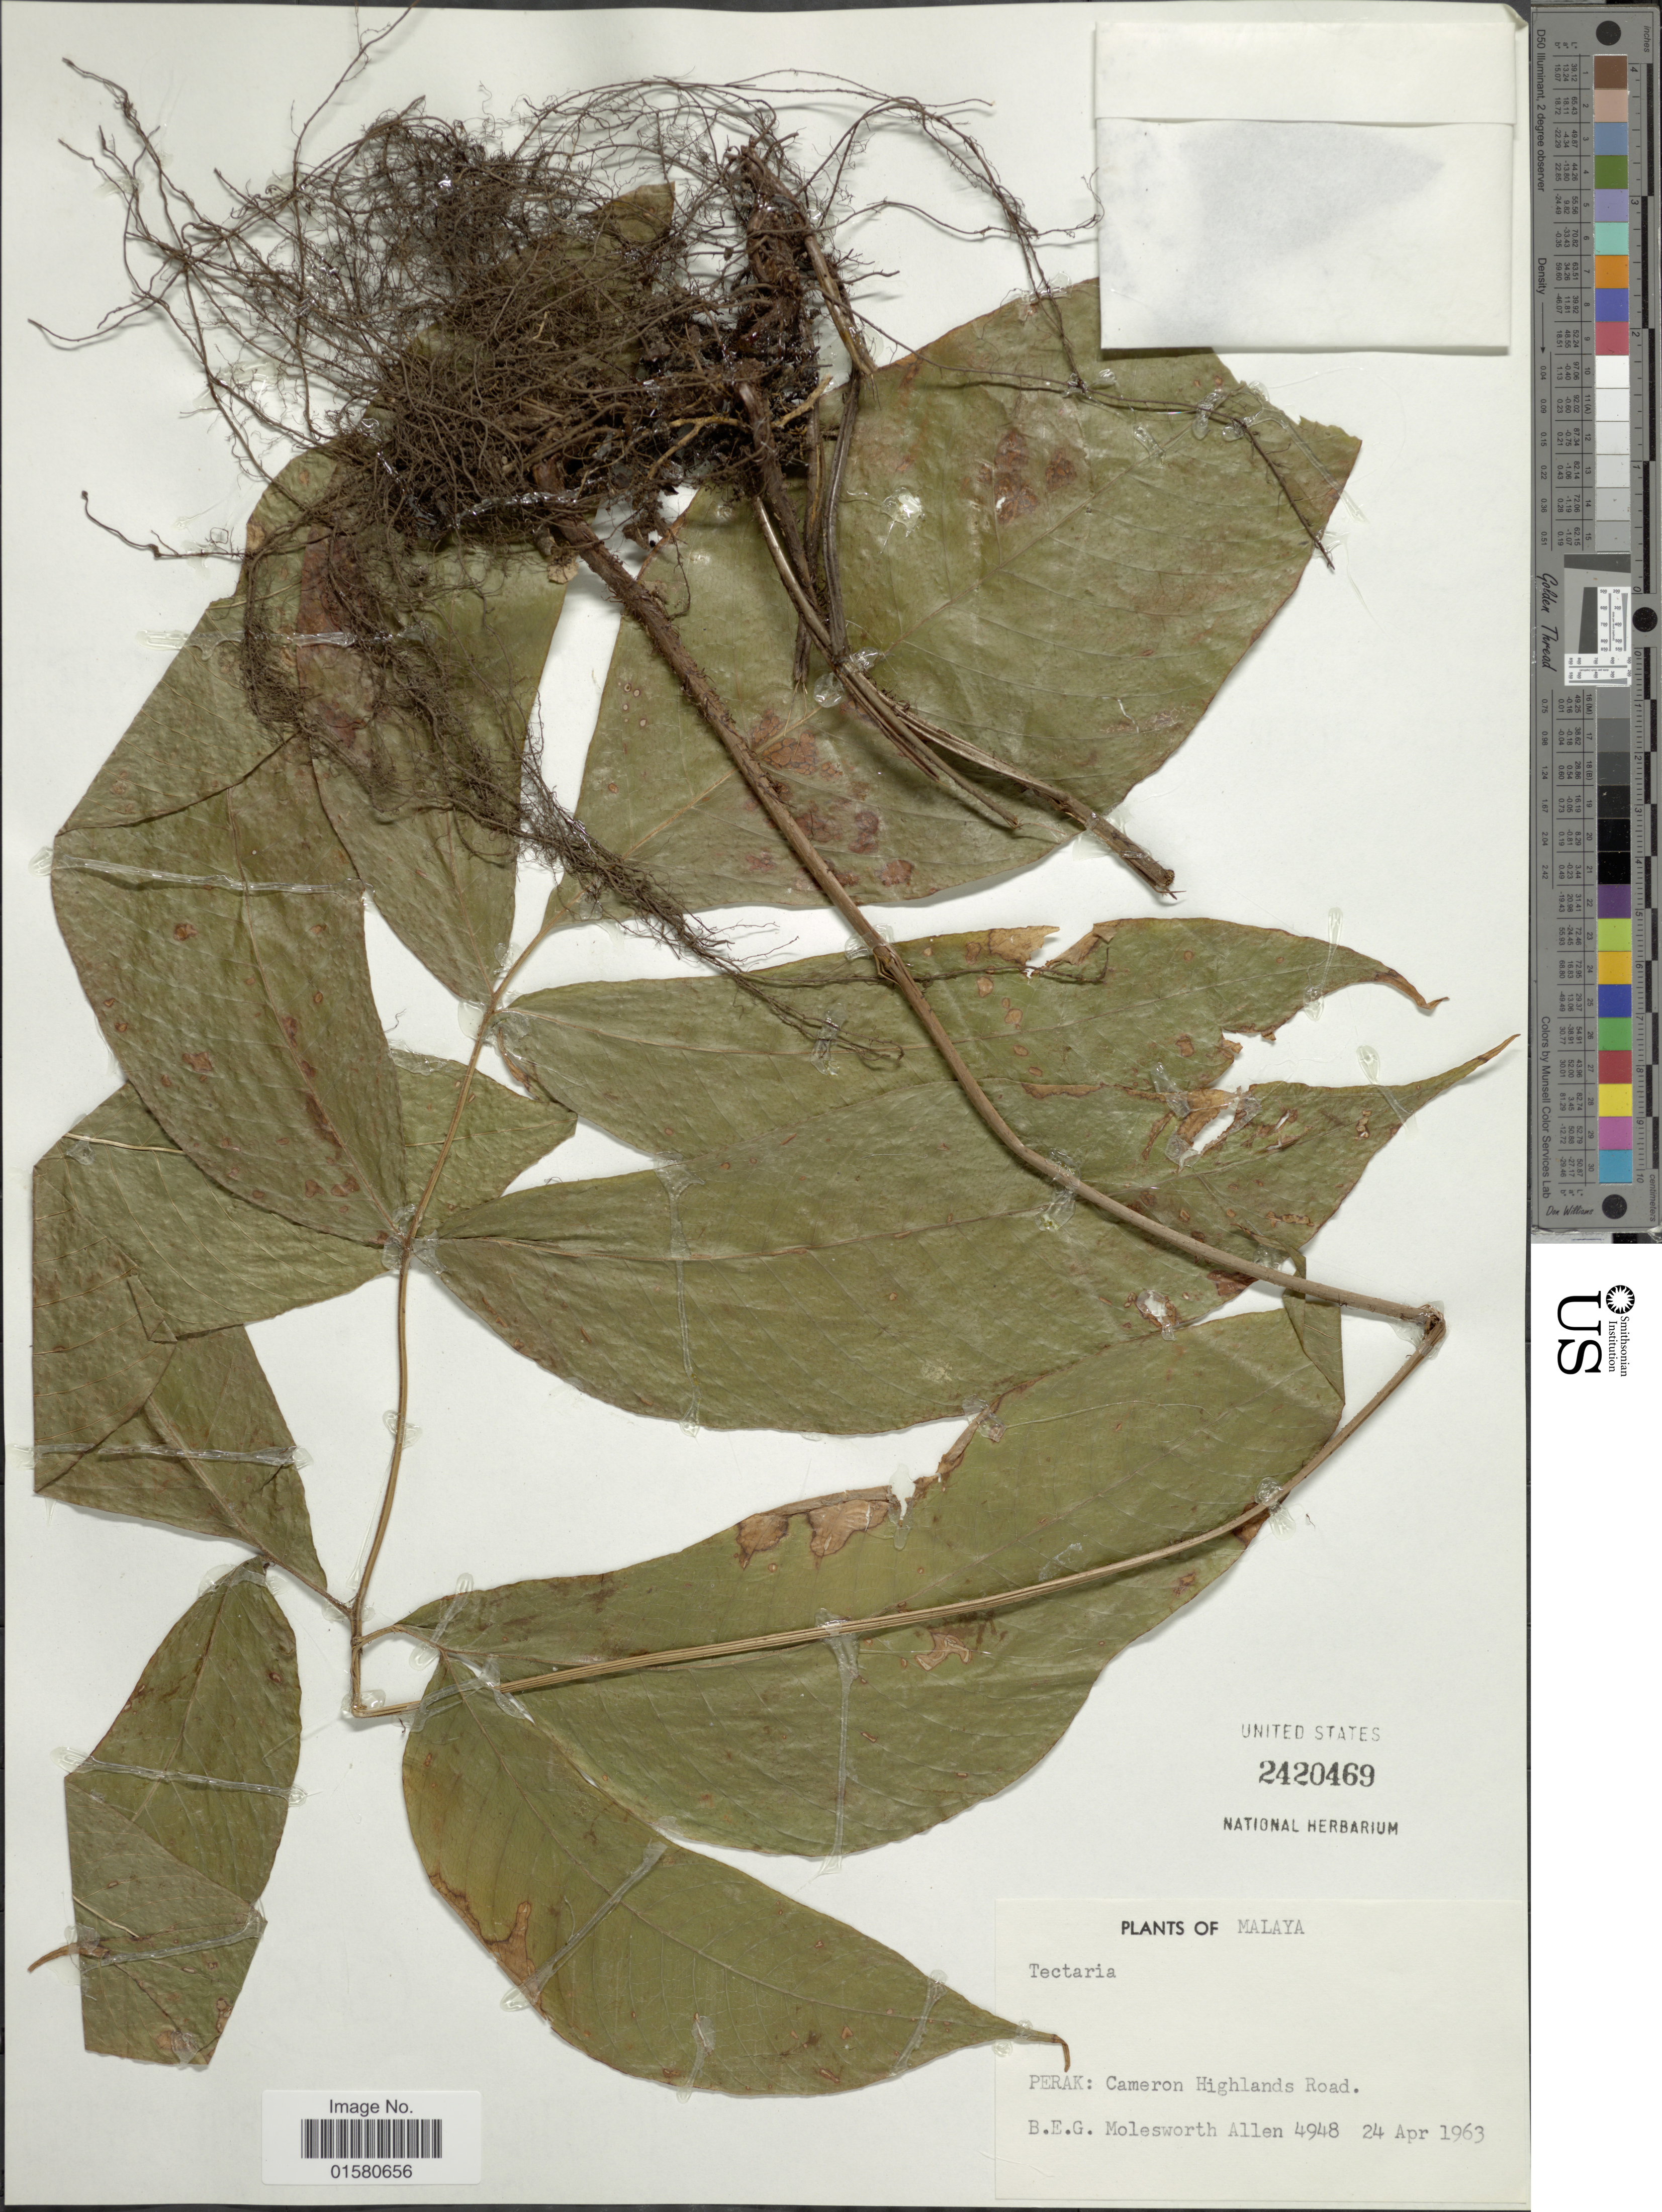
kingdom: Plantae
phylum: Tracheophyta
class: Polypodiopsida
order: Polypodiales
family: Tectariaceae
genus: Tectaria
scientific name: Tectaria sp.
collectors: B. E. G. Molesworth-Allen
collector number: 4948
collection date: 1963-04-24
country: Malaysia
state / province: Perak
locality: Cameron Highlands Road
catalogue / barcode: US 2420469